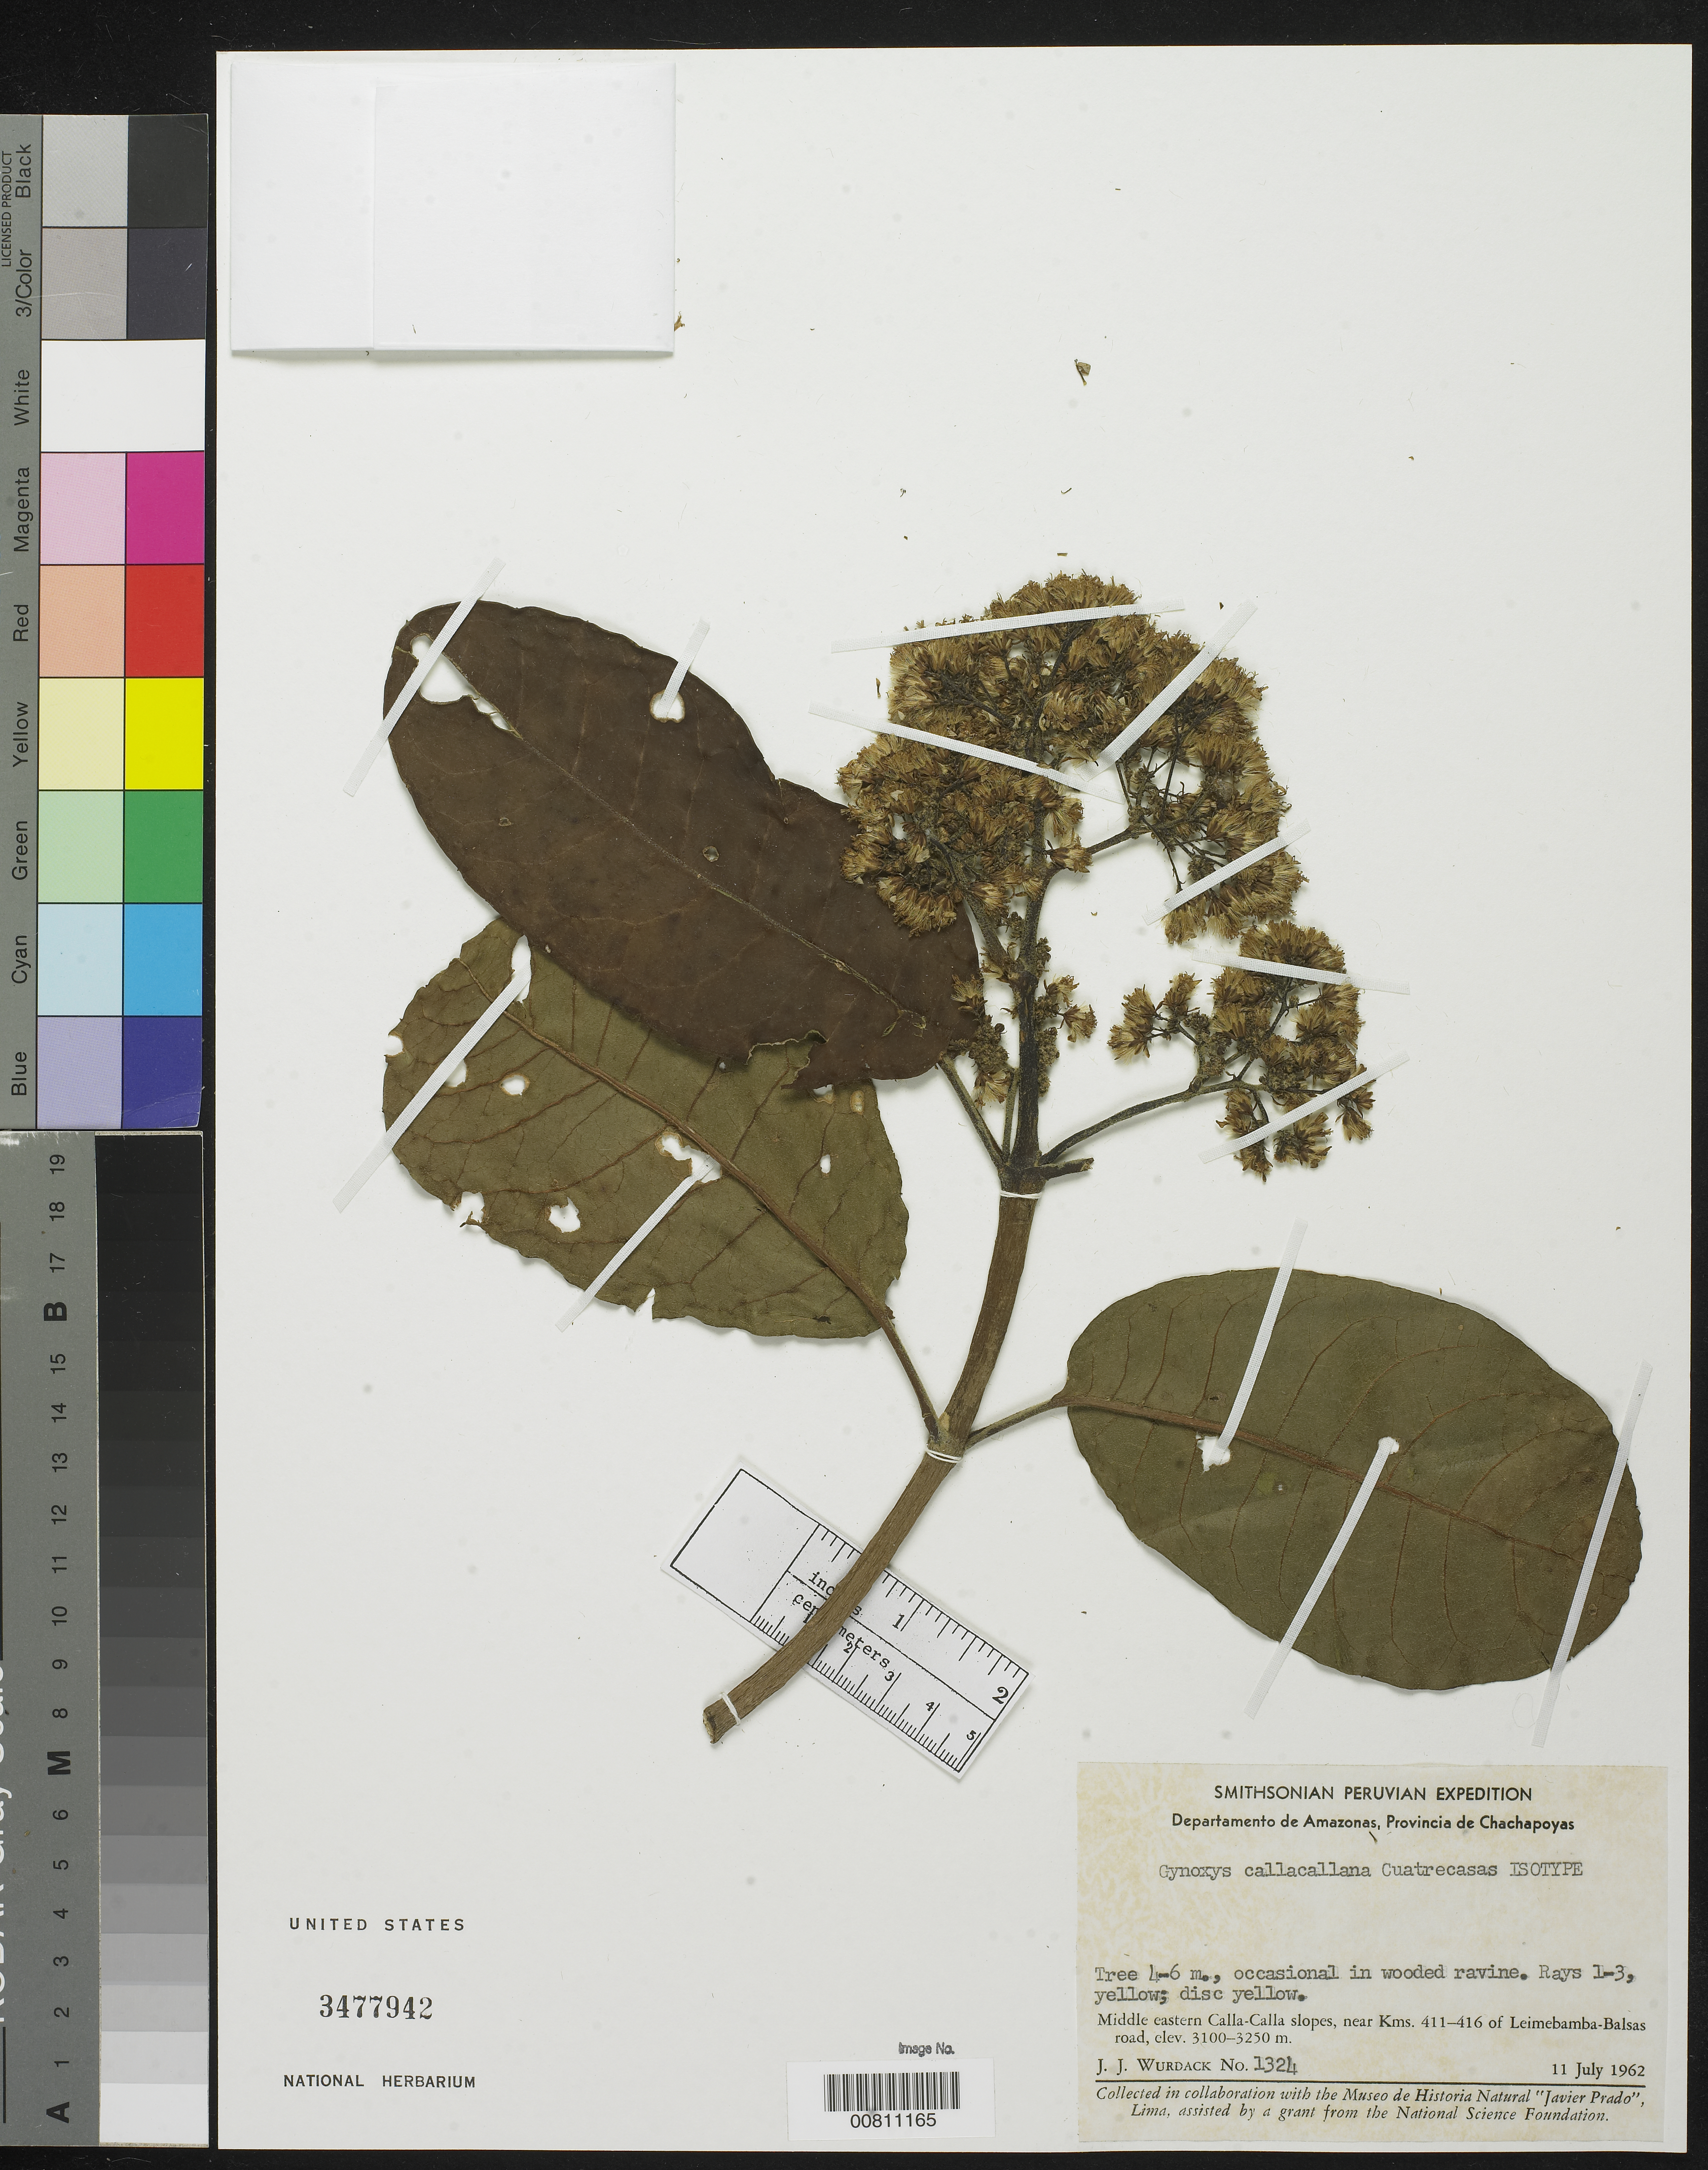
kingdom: Plantae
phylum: Tracheophyta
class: Magnoliopsida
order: Asterales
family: Asteraceae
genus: Gynoxys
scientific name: Gynoxys callacallana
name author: Cuatrec.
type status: Isotype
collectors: J. J. Wurdack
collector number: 1324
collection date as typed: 11 Jul 1962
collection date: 1962-07-11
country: Peru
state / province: Amazonas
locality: Prov. de Chachapoyas. Middle eastern Calla-Calla slopes, near Kms. 411-416 of Leimebamba-Balsas road.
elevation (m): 3100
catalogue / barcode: US 3477942